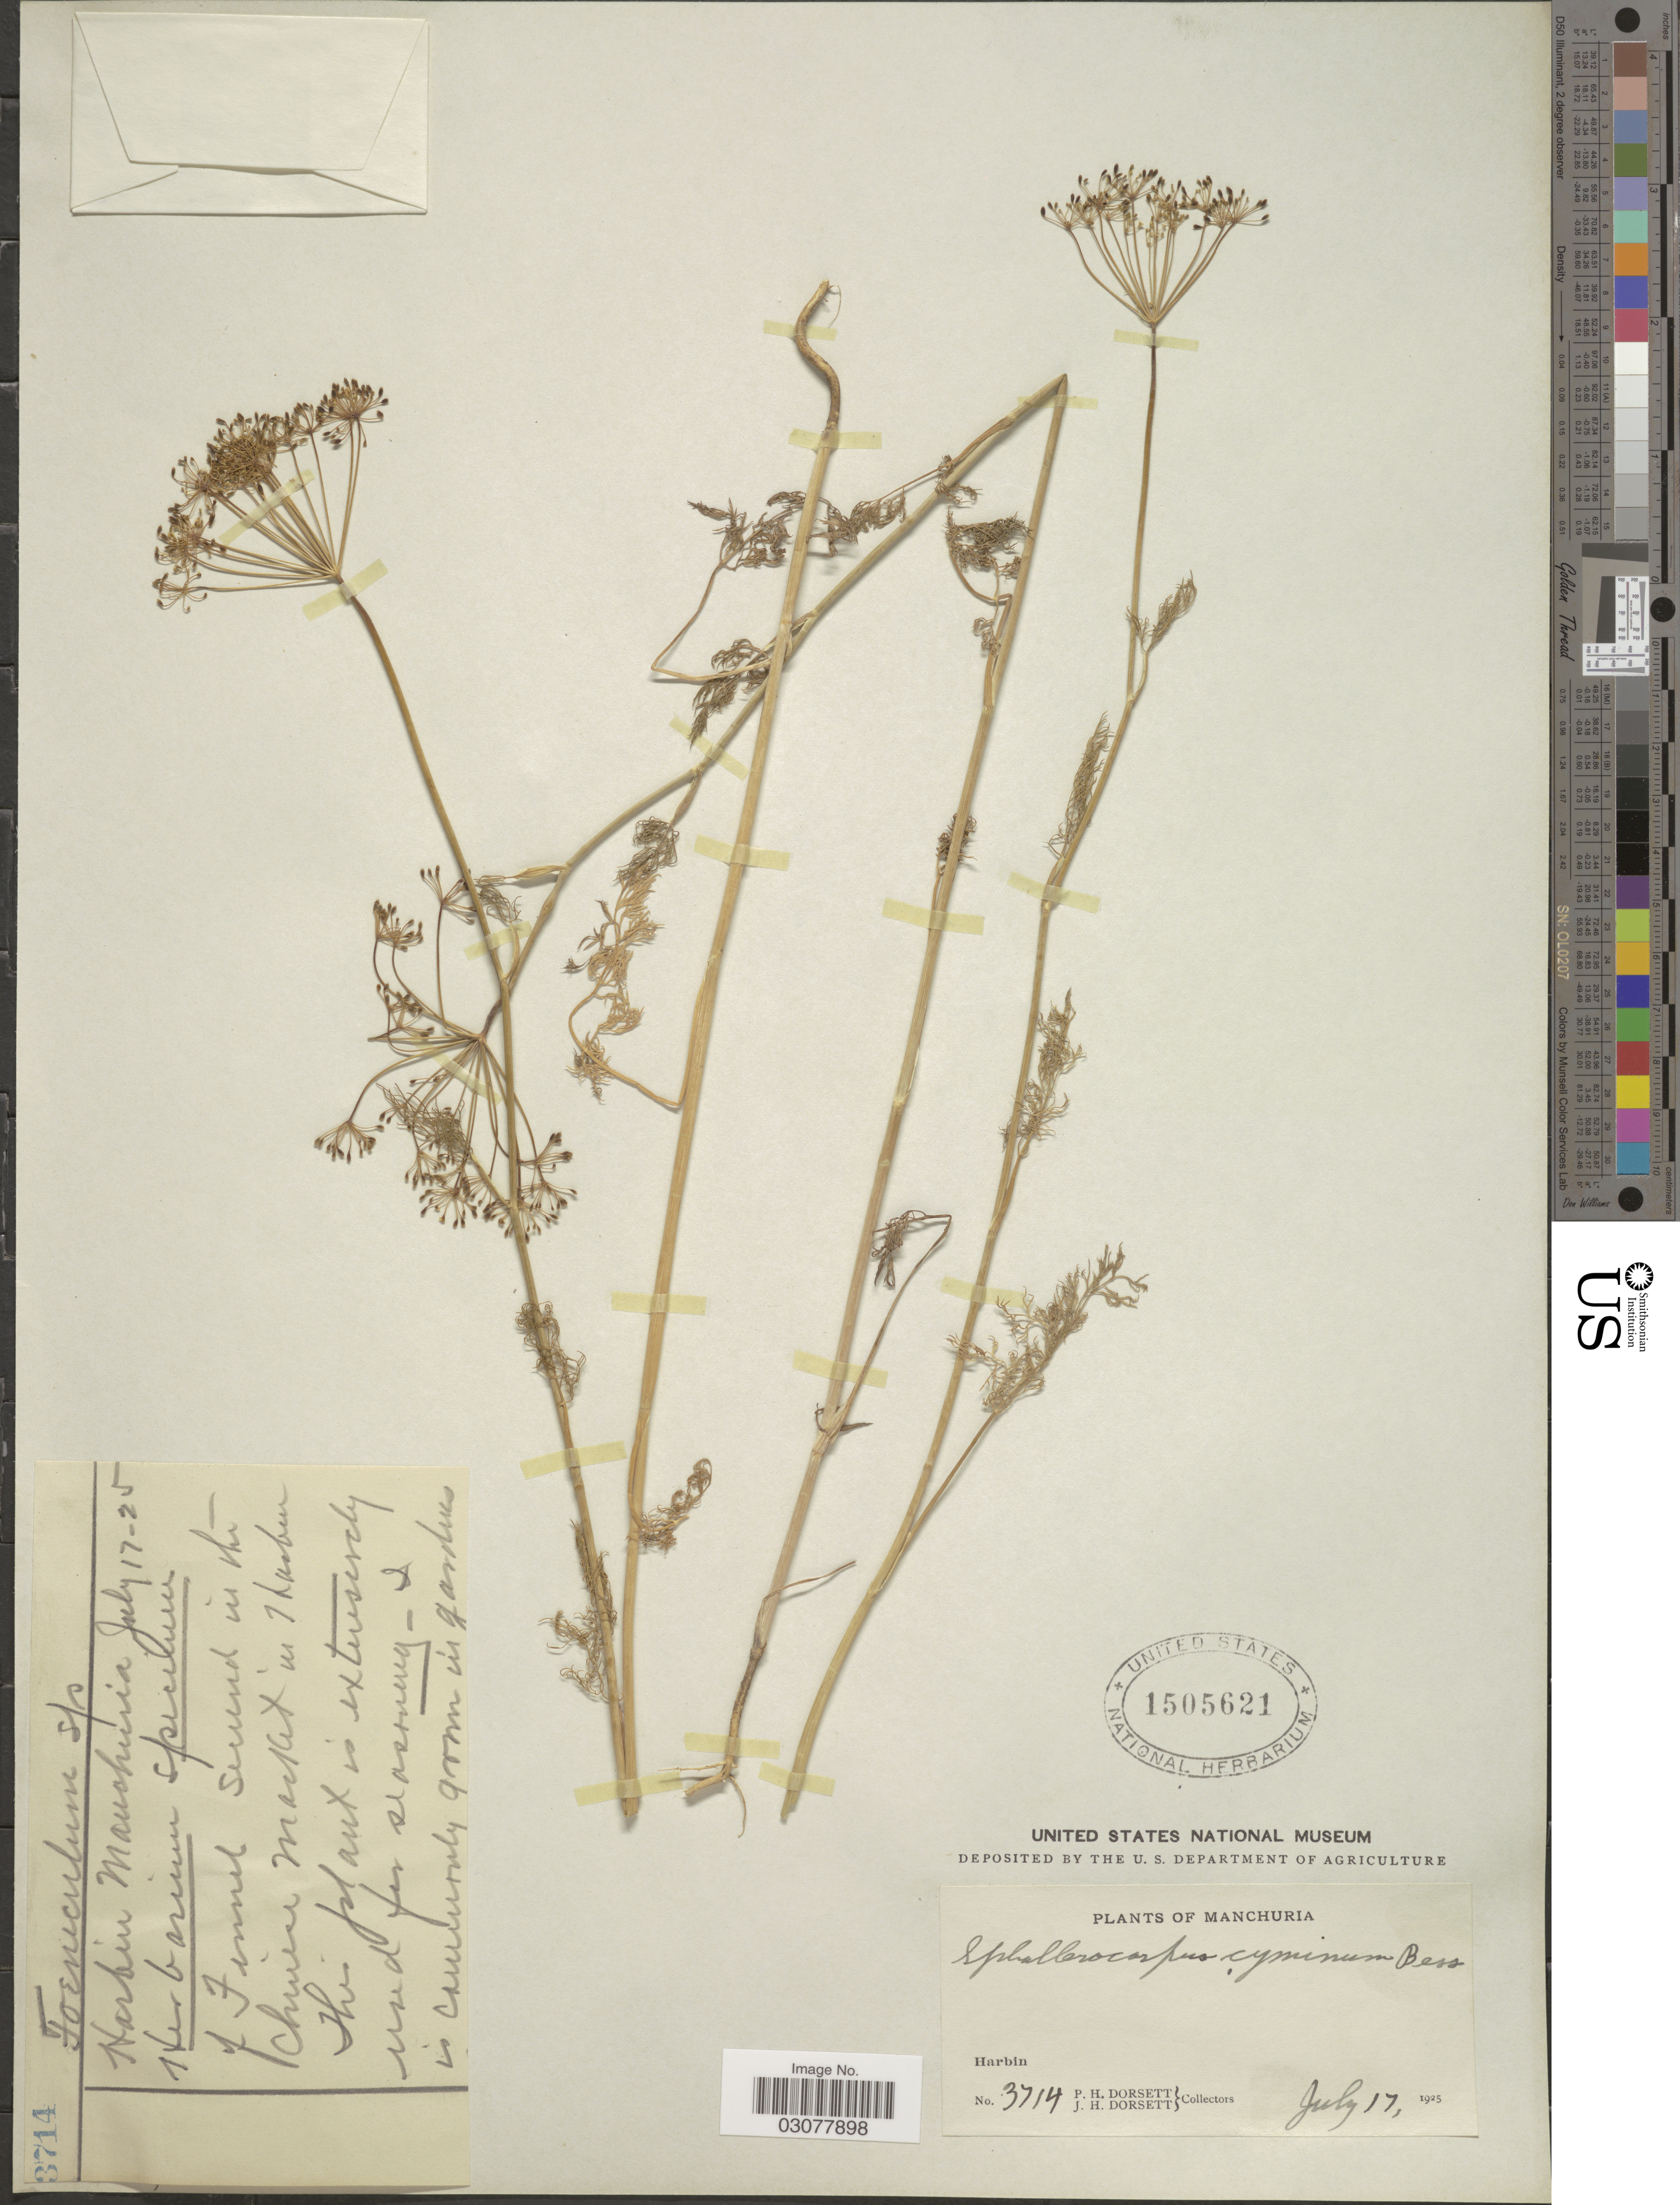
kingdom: Plantae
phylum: Tracheophyta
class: Magnoliopsida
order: Apiales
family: Apiaceae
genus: Chaerophyllum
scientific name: Chaerophyllum cyminum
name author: Fisch. ex DC.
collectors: P. H. Dorsett & J. Dorsett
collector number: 3714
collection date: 1925-07-17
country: China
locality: Manchuria, Harbin.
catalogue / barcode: US 1505621